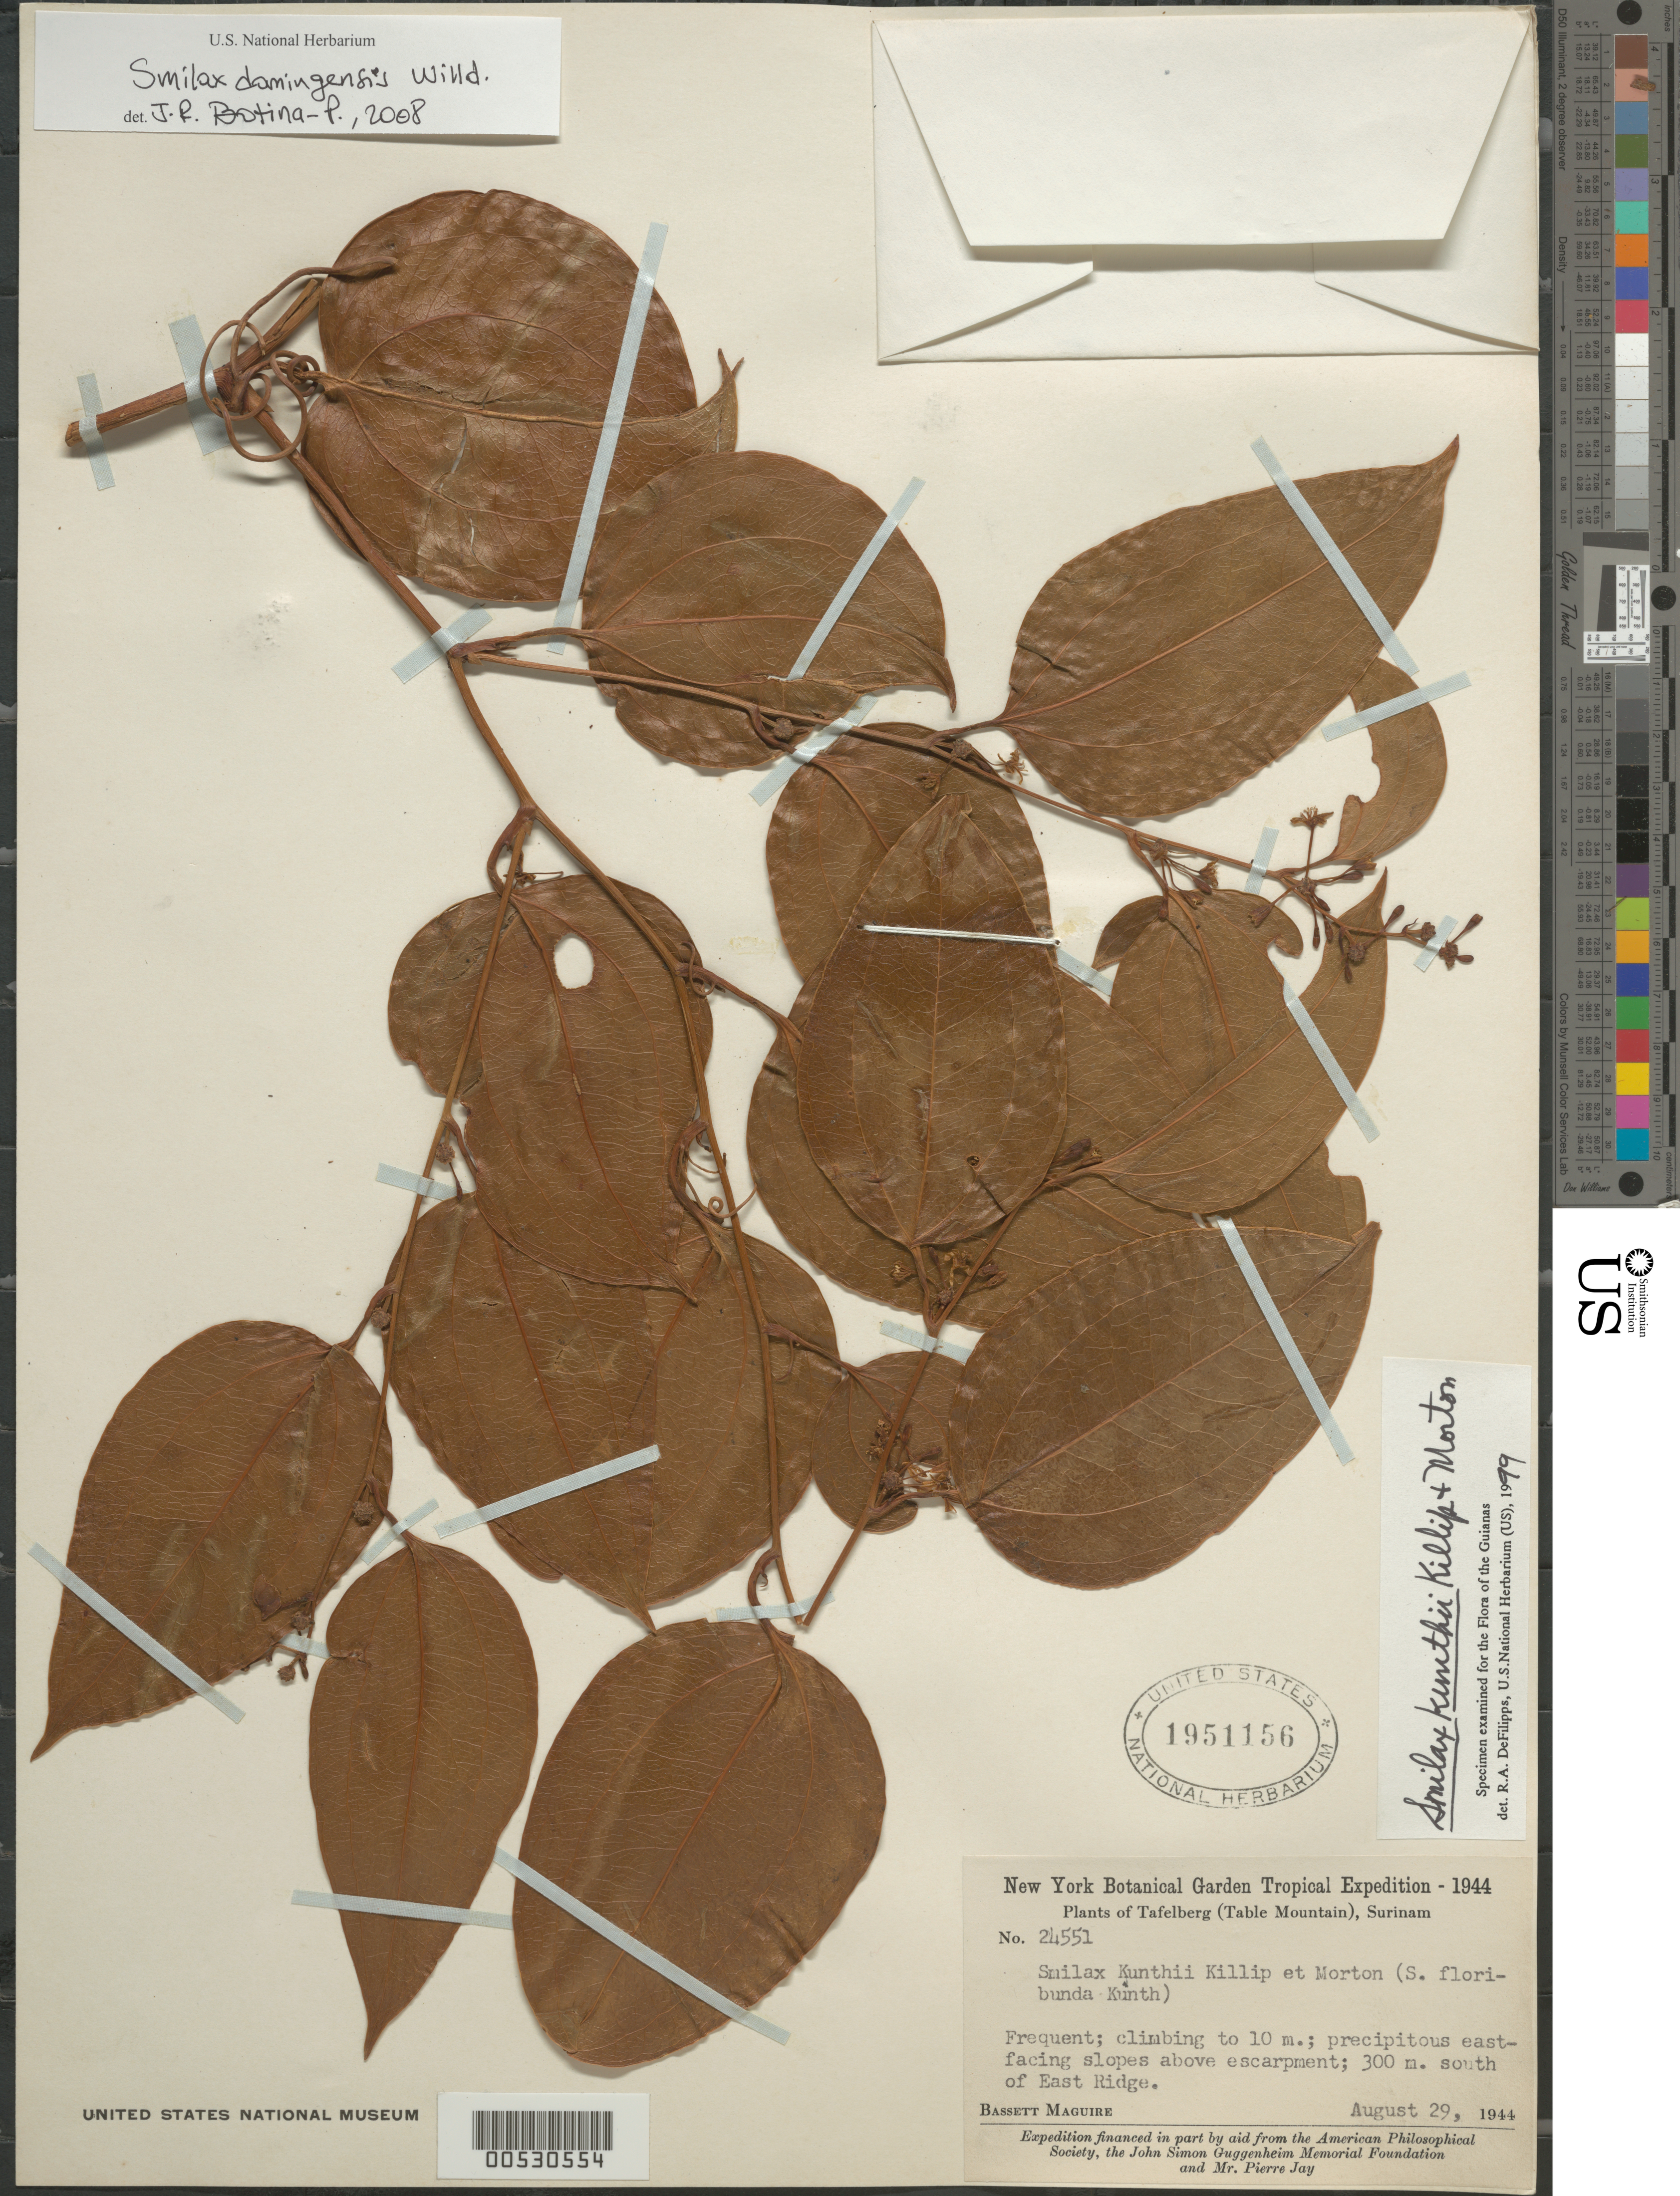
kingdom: Plantae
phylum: Tracheophyta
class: Liliopsida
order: Liliales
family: Smilacaceae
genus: Smilax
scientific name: Smilax domingensis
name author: Willd.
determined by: Botina-P., J. R.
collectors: B. Maguire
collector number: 24551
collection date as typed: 29-Aug-44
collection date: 1944-08-29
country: Suriname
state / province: Brokopondo / Nickerie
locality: Tafelberg (Table Mountain), East Ridge, 300 m S of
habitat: Precipitous east-facing mountain slopes above escarpment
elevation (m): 300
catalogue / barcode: US 1951156